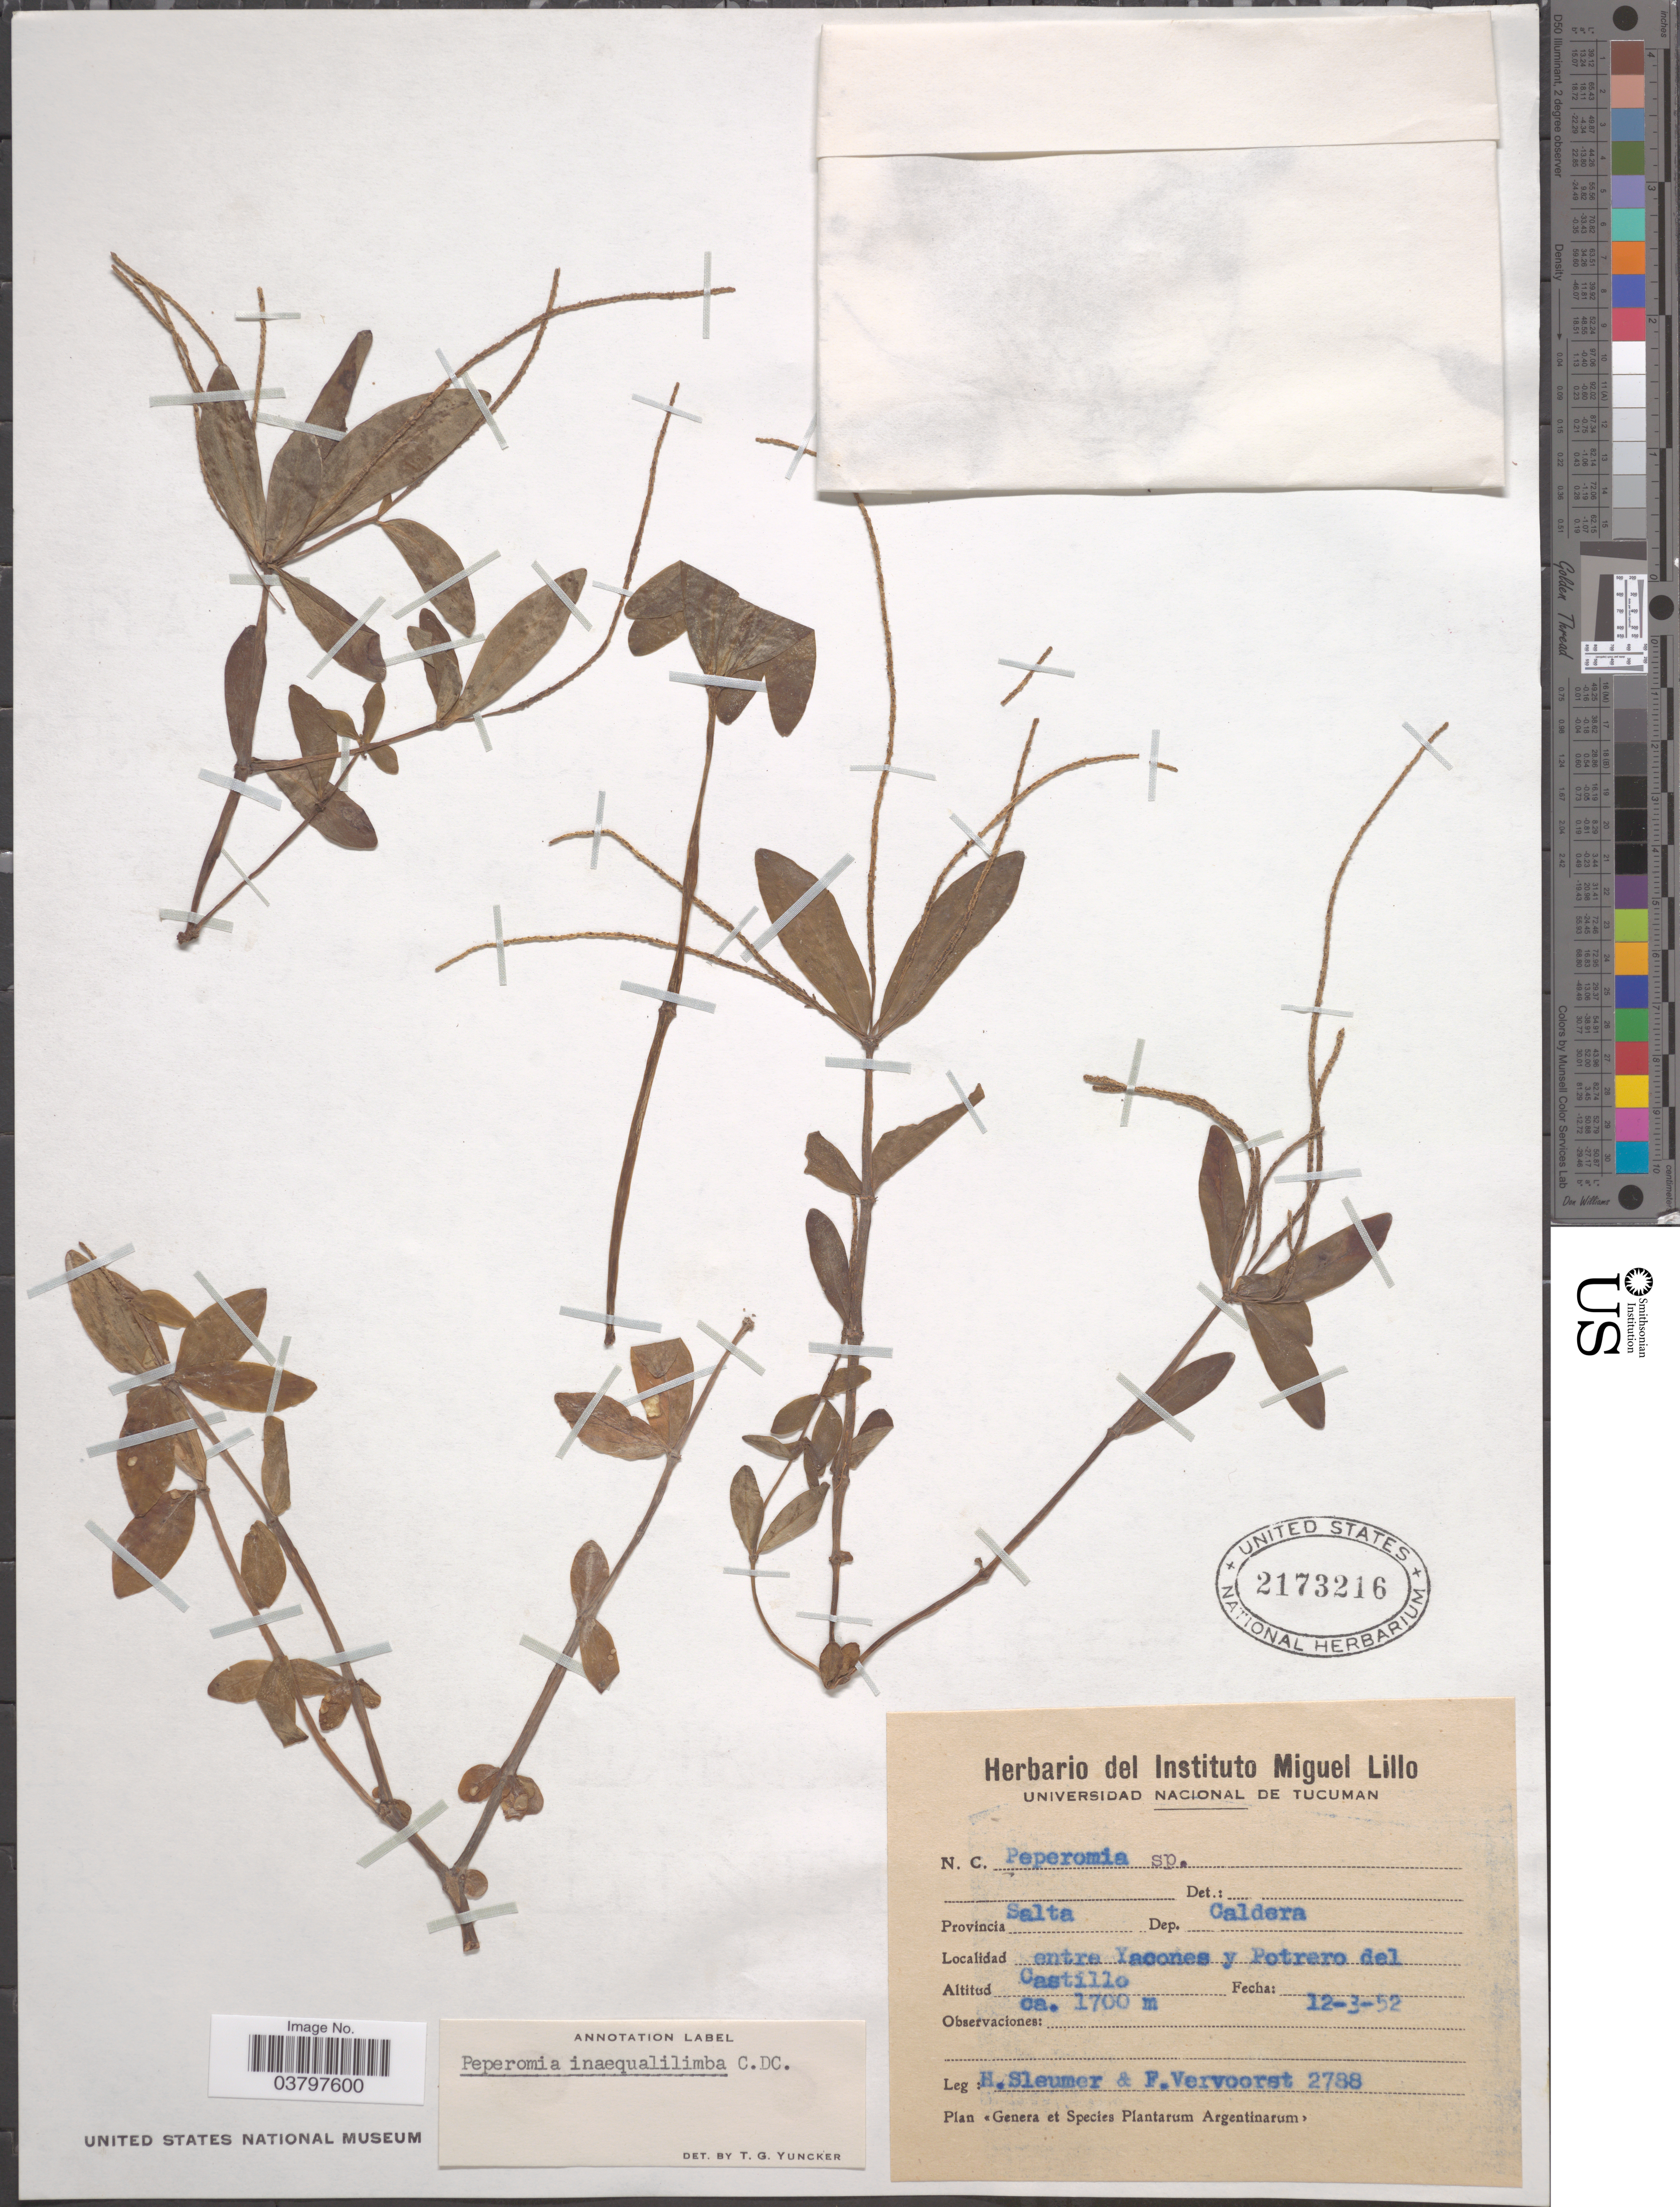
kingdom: Plantae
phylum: Tracheophyta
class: Magnoliopsida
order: Piperales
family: Piperaceae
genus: Peperomia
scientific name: Peperomia inaequalifolia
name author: Ruiz & Pav.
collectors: H. O. Sleumer & F. Vervoorst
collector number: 2788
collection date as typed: Transcribed d/m/y: 12/3/52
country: Argentina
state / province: Salta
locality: Dep. Caldera. Entre Yacones y Potrero del Castillo.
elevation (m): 1700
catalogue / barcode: US 2173216